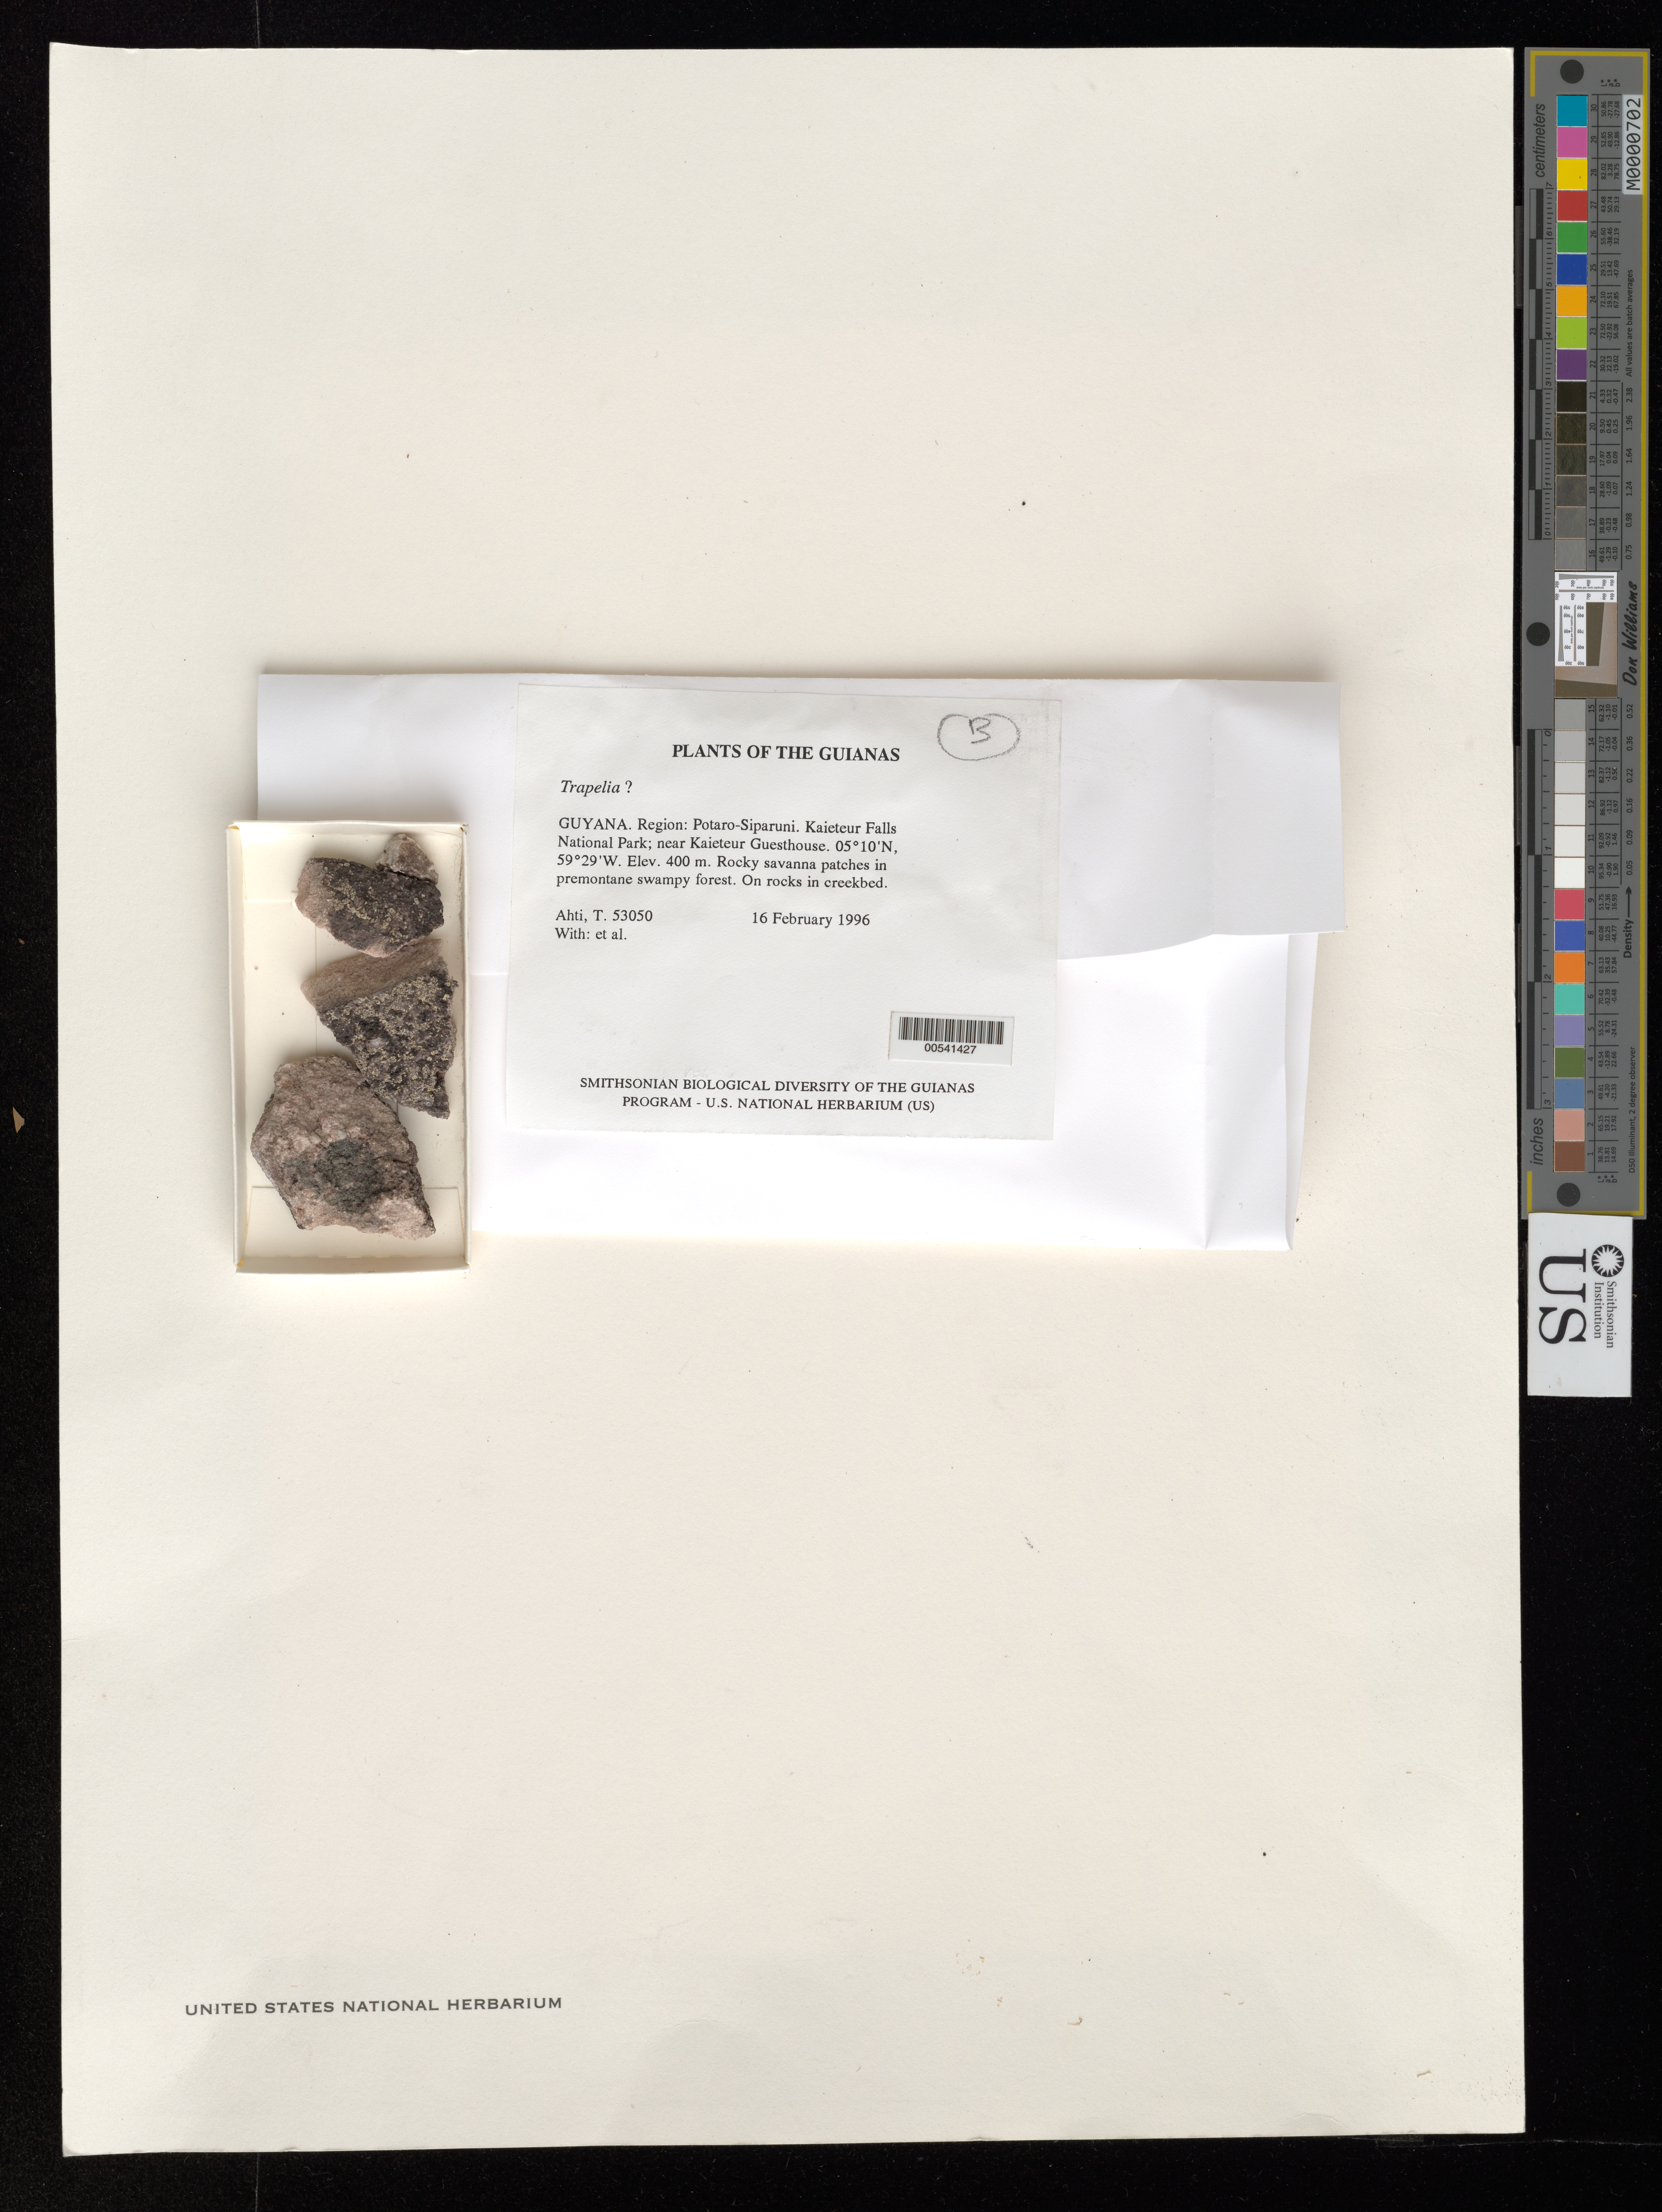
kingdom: Fungi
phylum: Ascomycota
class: Lecanoromycetes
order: Baeomycetales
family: Trapeliaceae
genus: Trapelia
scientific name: Trapelia sp.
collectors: T. T. Ahti et al.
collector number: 53050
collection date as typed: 16 February 1996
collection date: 1996-02-16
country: Guyana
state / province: Potaro-Siparuni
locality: Kaieteur Falls National Park; near Kaieteur Guesthouse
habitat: Rocky savanna patches in premontane swampy forest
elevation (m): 400